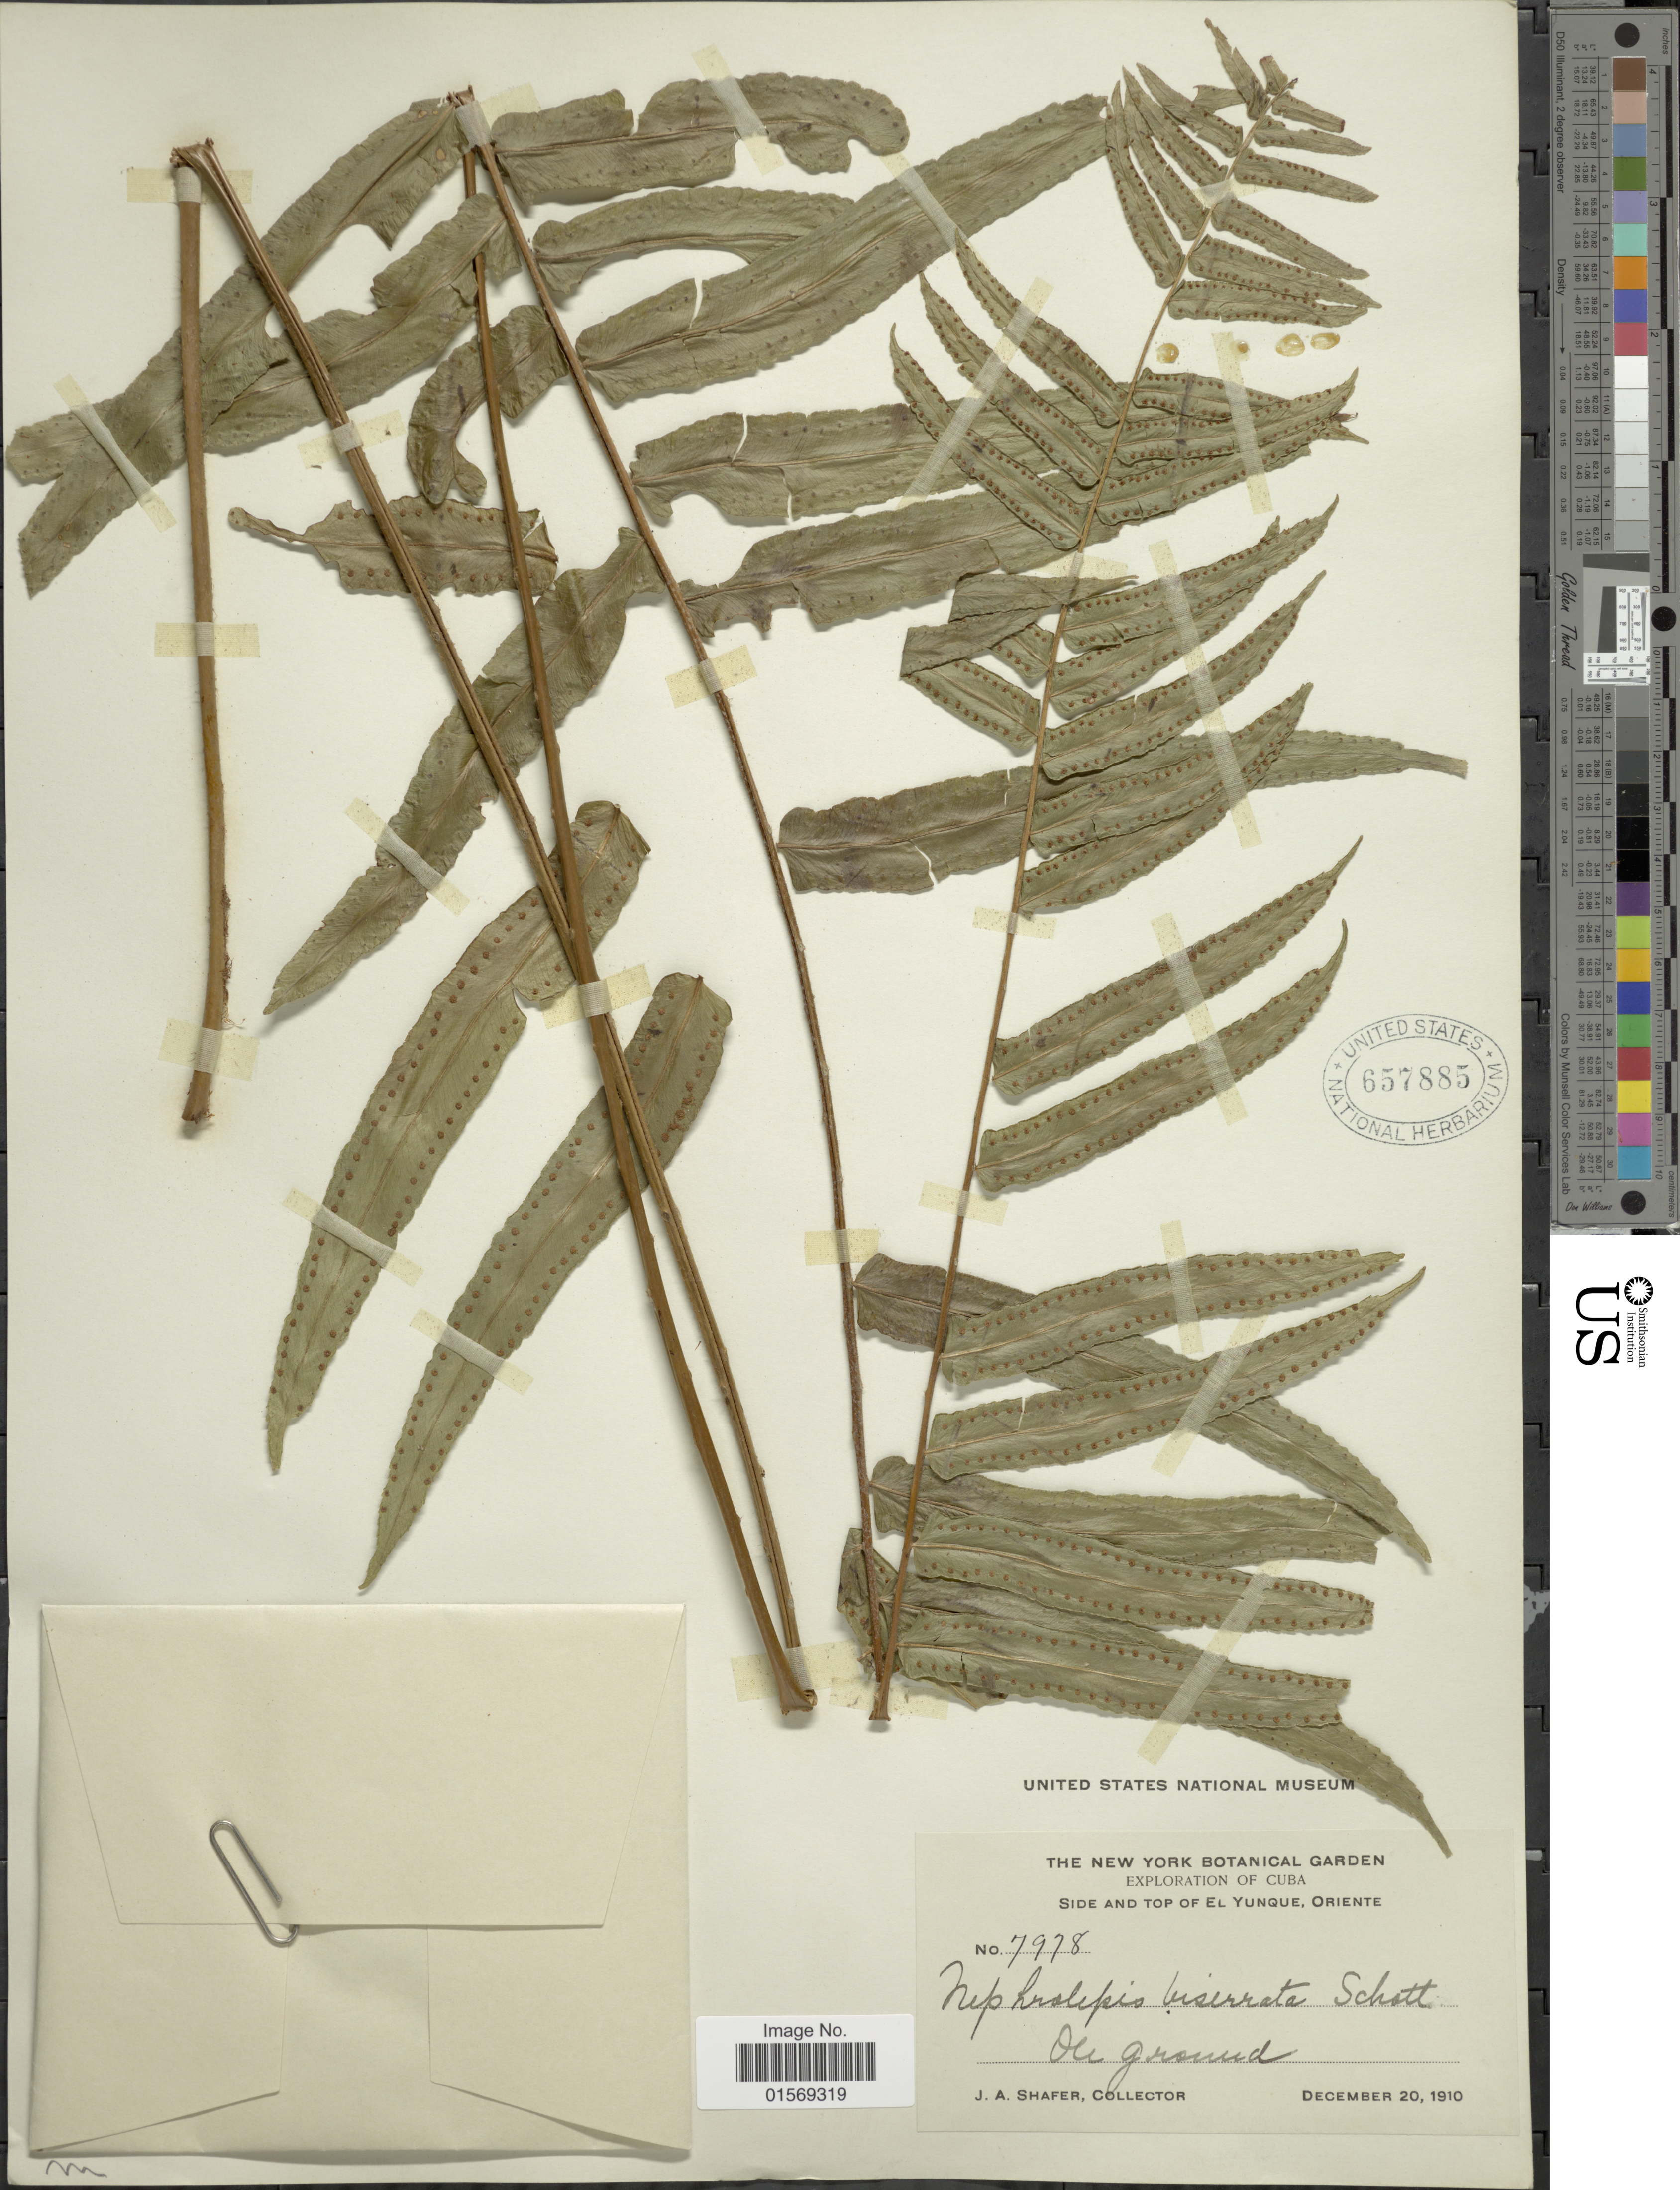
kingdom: Plantae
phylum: Tracheophyta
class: Polypodiopsida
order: Polypodiales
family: Nephrolepidaceae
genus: Nephrolepis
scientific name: Nephrolepis biserrata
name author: (Sw.) Schott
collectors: J. A. Shafer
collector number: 7978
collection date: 1910-12-20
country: Cuba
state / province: Oriente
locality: Cuba, Side and Top of El Yunque, Oriente.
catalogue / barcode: US 657885